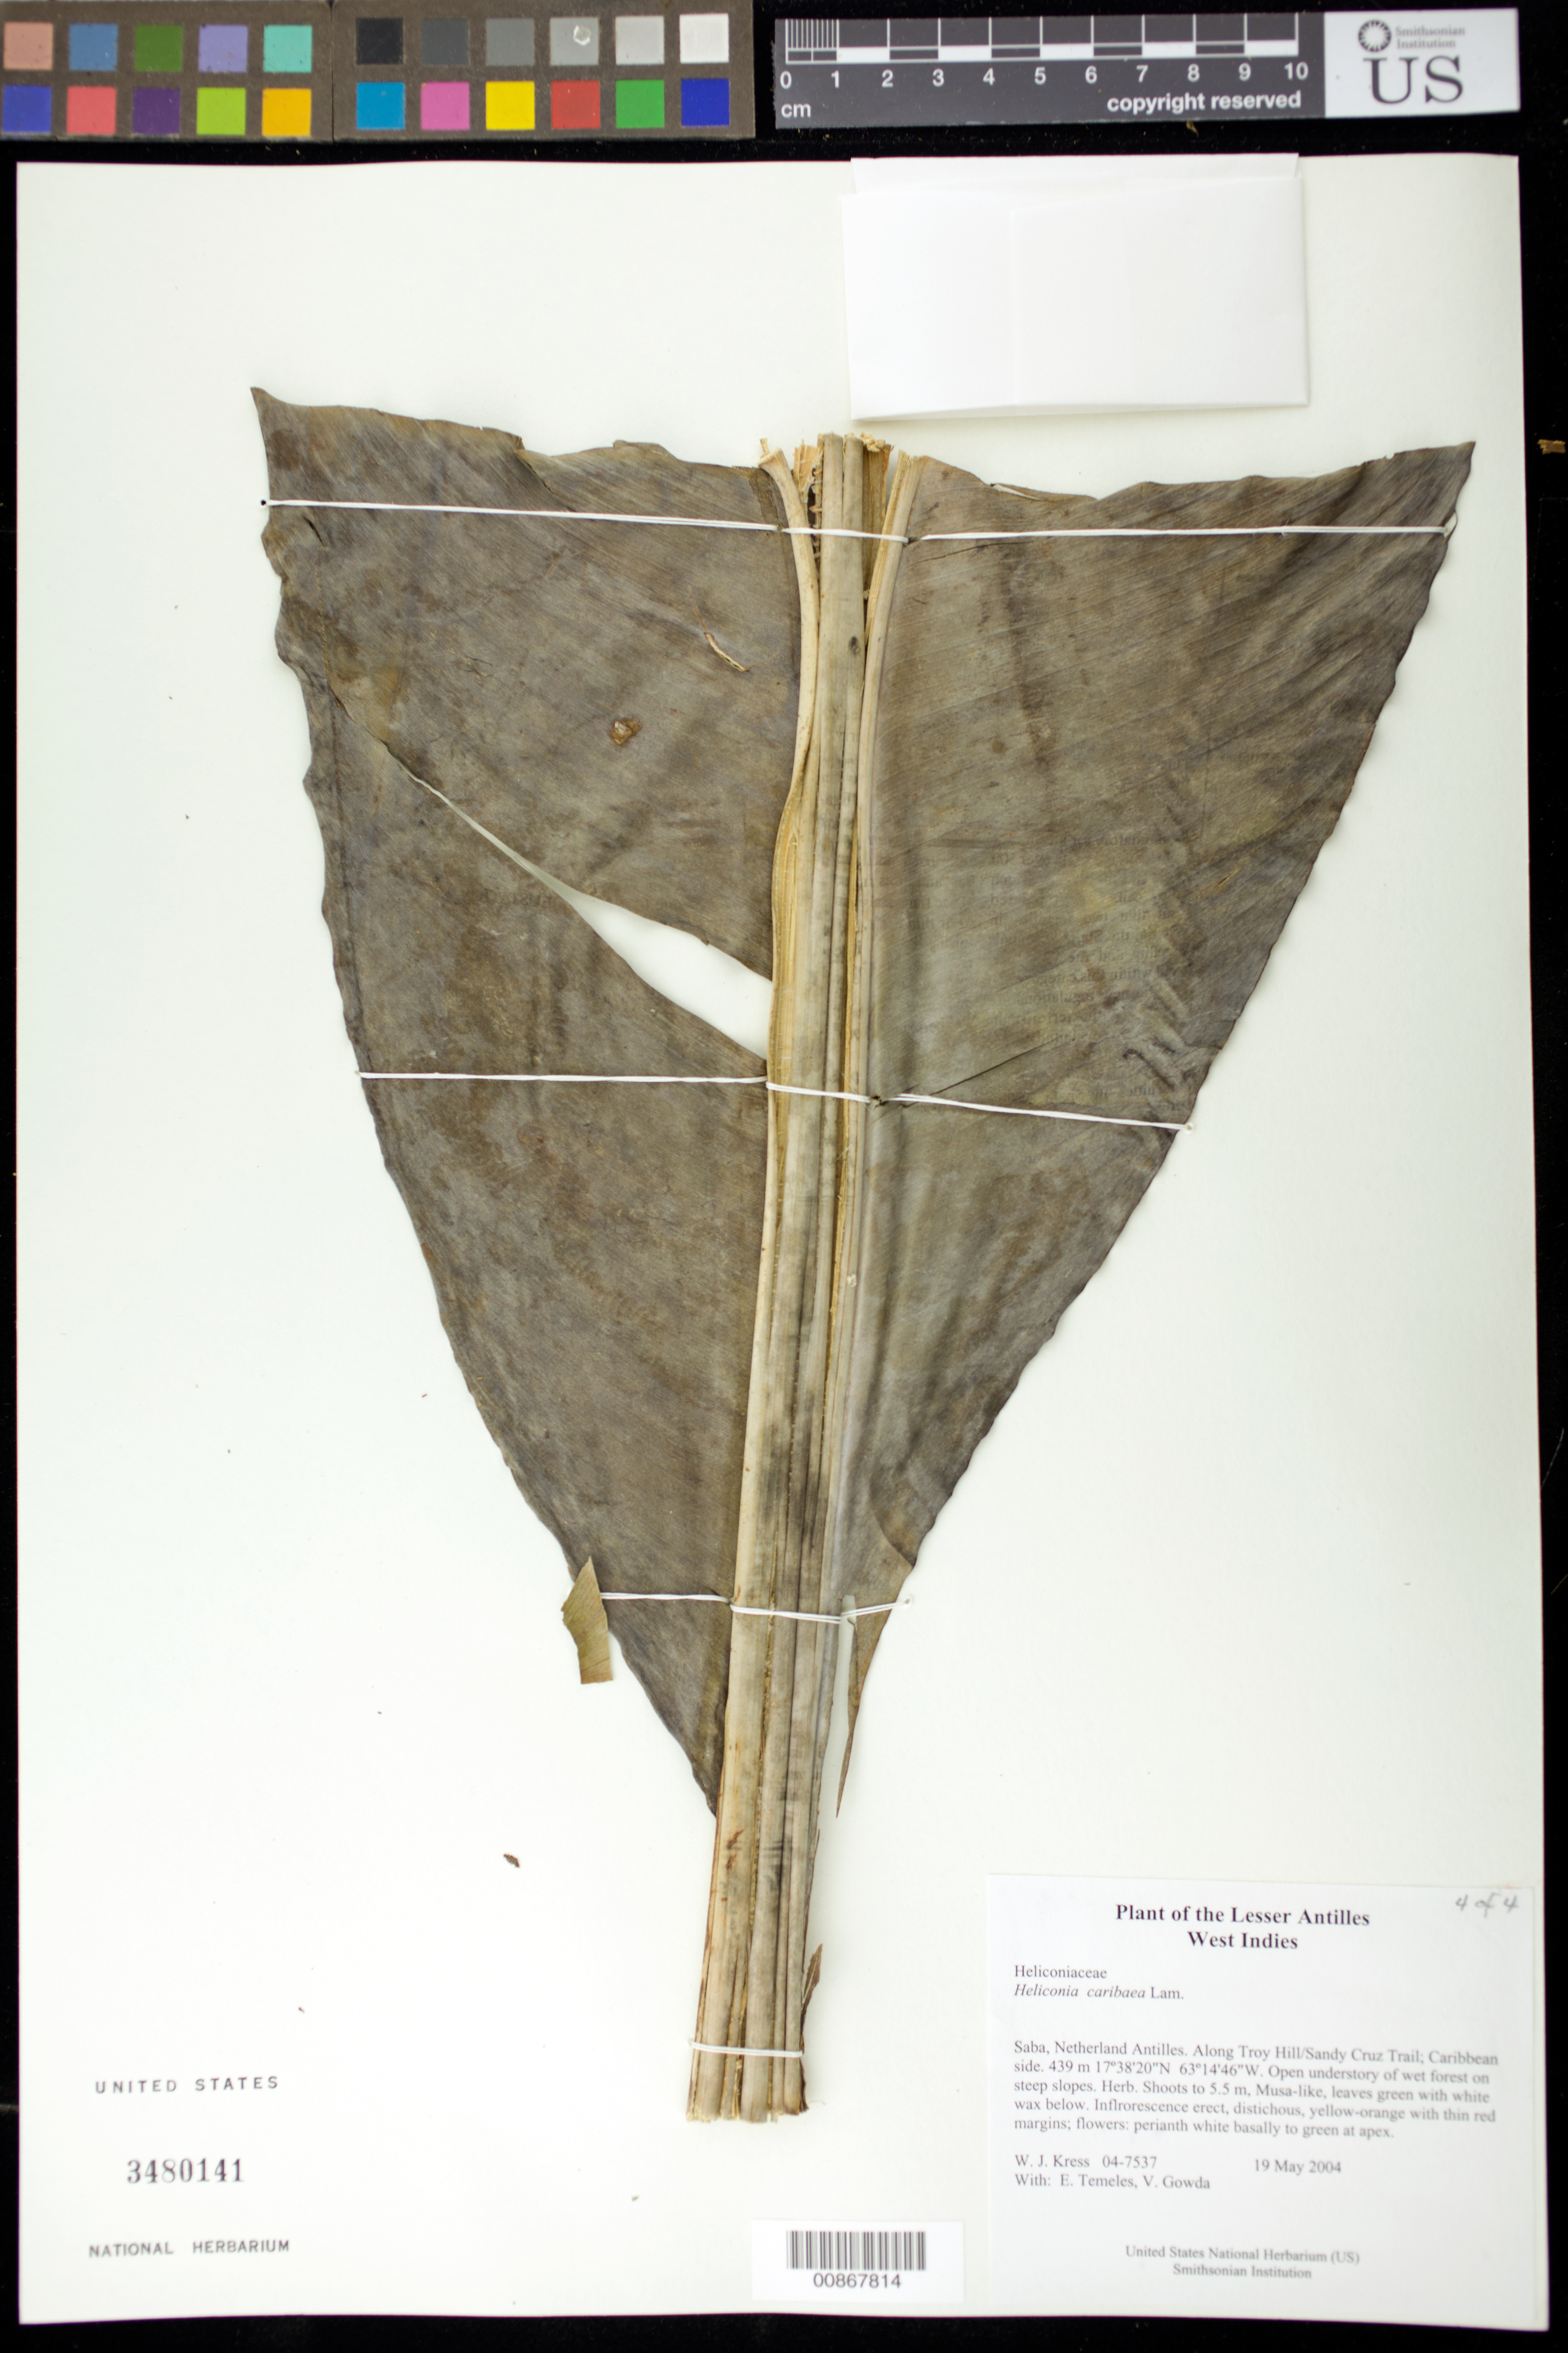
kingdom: Plantae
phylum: Tracheophyta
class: Liliopsida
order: Zingiberales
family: Heliconiaceae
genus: Heliconia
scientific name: Heliconia caribaea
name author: Lam.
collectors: W. J. Kress, E. Temeles & V. Gowda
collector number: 04-7537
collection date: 2004-05-19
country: Netherlands Antilles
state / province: Saba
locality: Along Troy Hill/Sandy Cruz Trail; Caribbean side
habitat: Open understory of wet forest on steep slopes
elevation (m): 439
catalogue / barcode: US 3480141